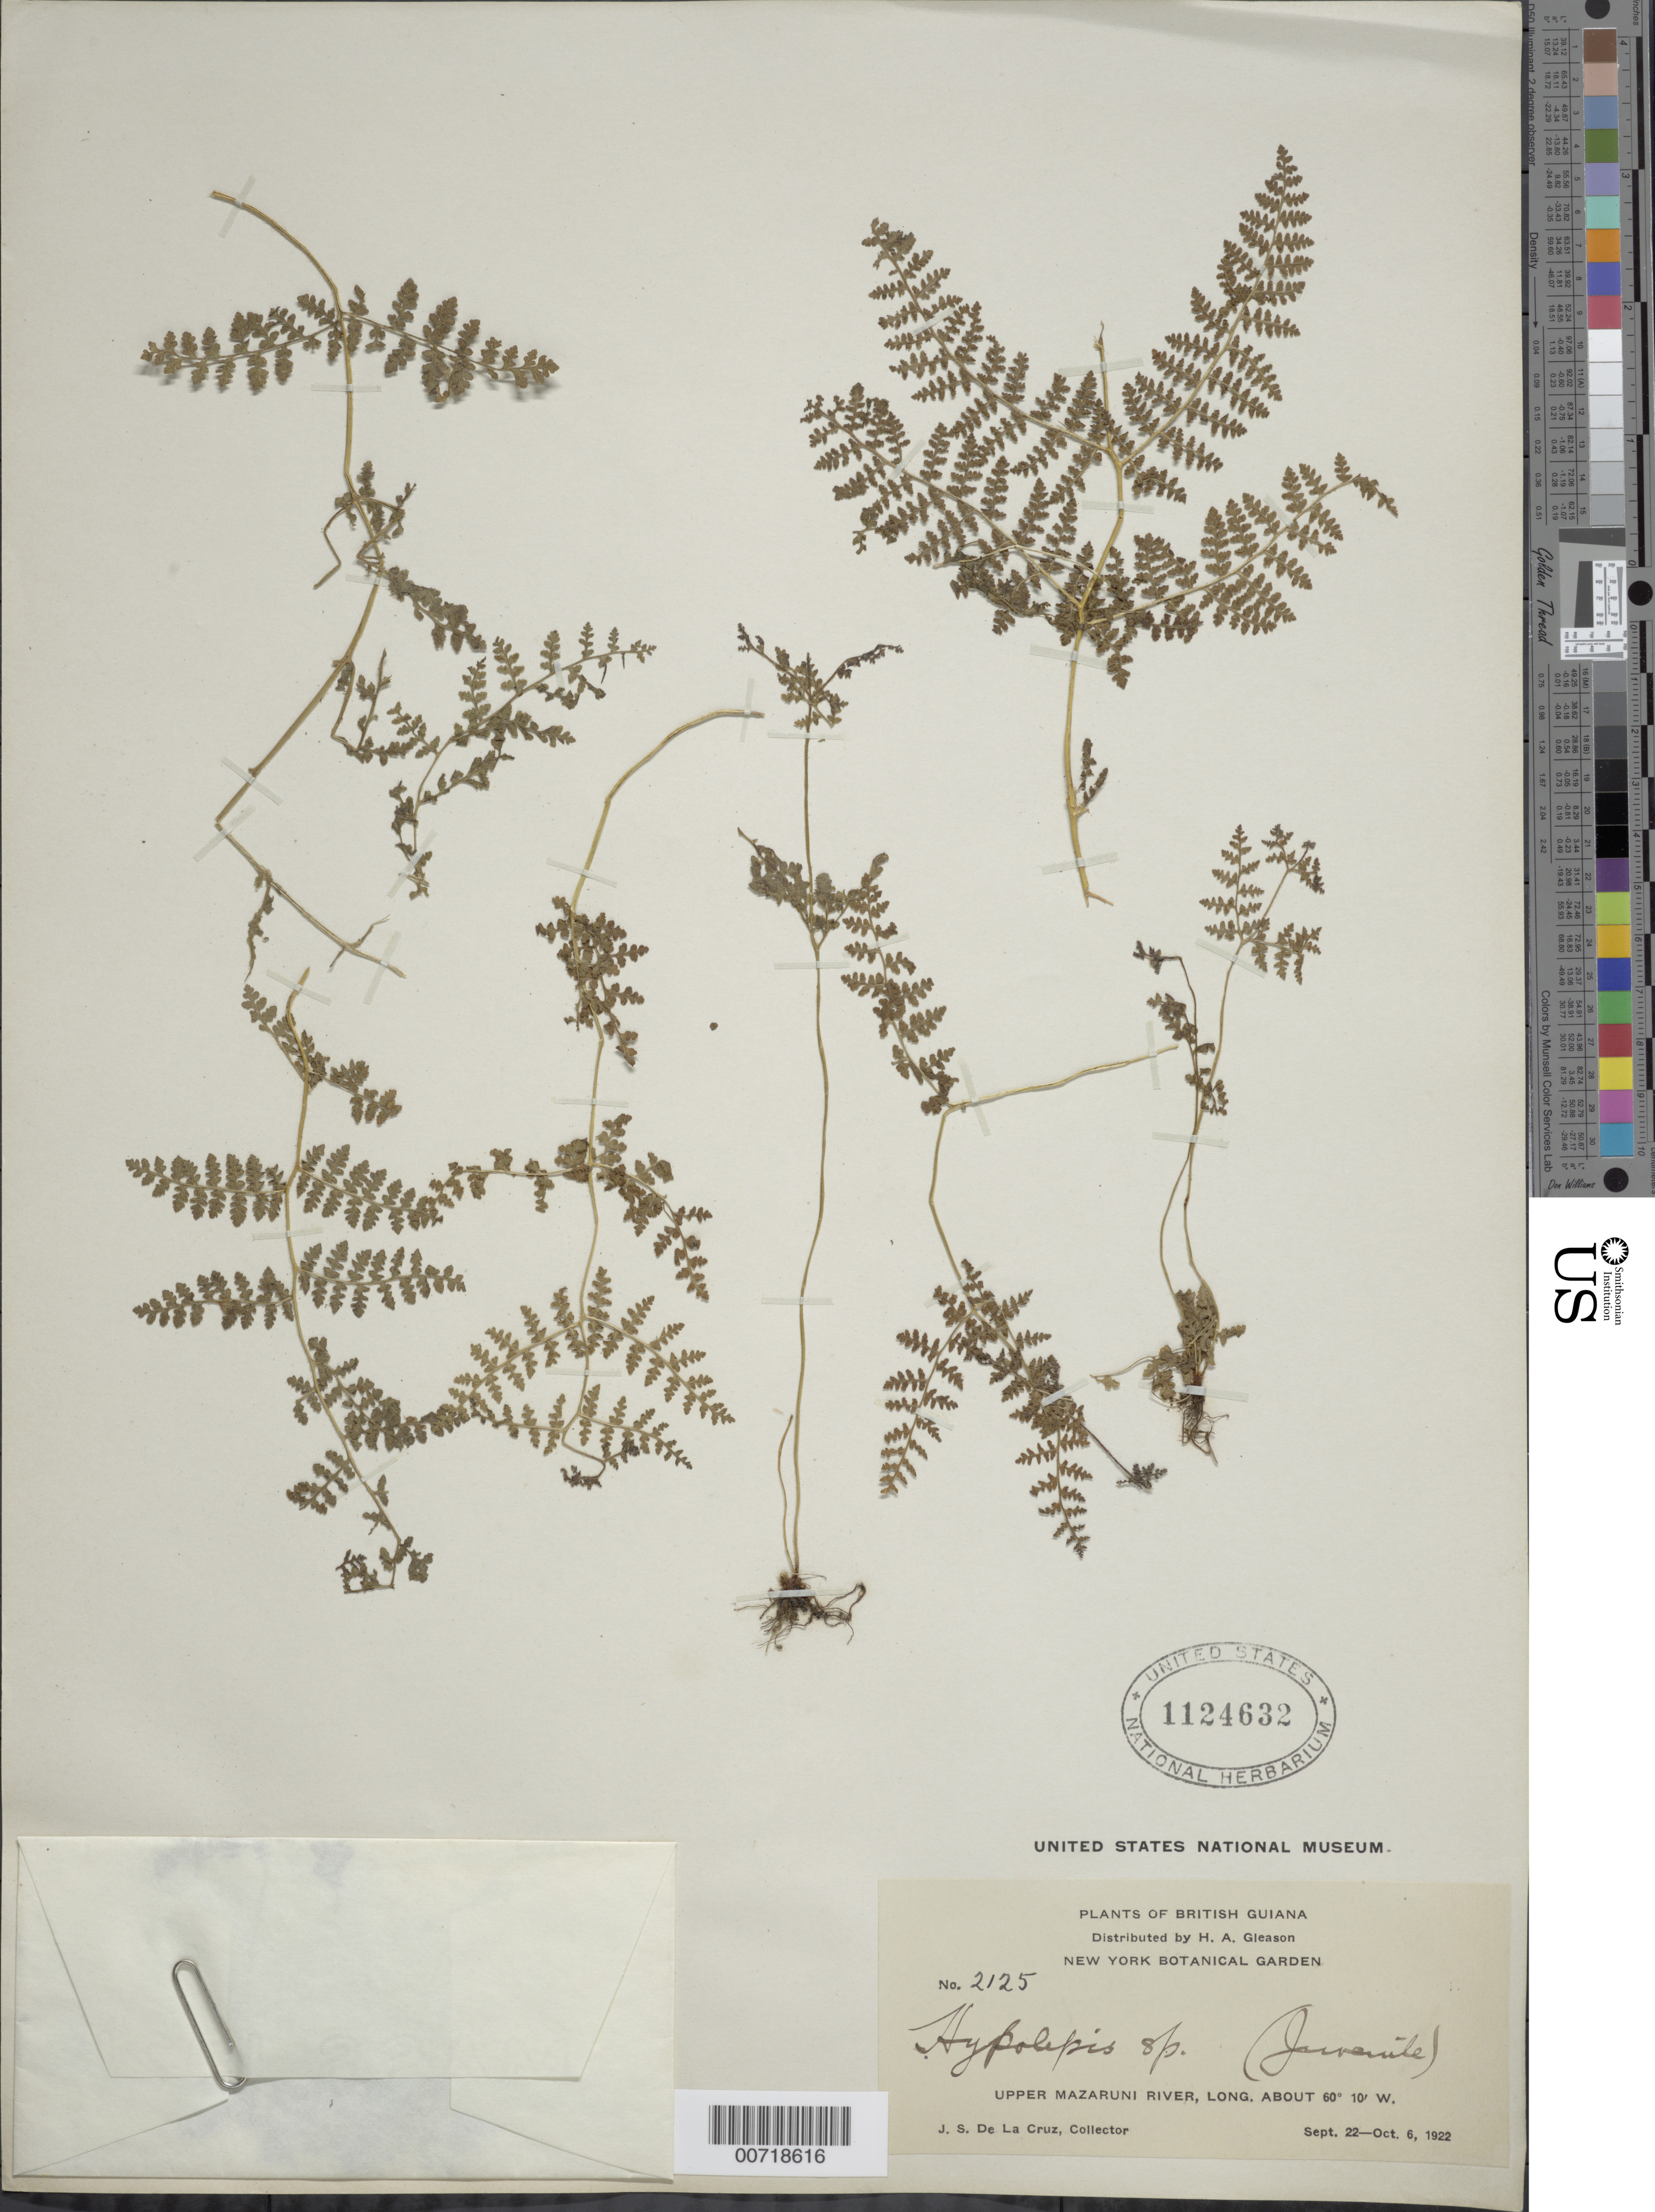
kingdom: Plantae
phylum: Tracheophyta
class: Polypodiopsida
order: Polypodiales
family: Dennstaedtiaceae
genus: Hypolepis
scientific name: Hypolepis repens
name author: (L.) C. Presl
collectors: J. S. de la Cruz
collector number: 2125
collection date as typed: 22-Sep-22 to 6-Oct-22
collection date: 1922-09-22/1922-10-06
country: Guyana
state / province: Cuyuni-Mazaruni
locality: Upper Mazaruni R.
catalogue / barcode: US 1124632